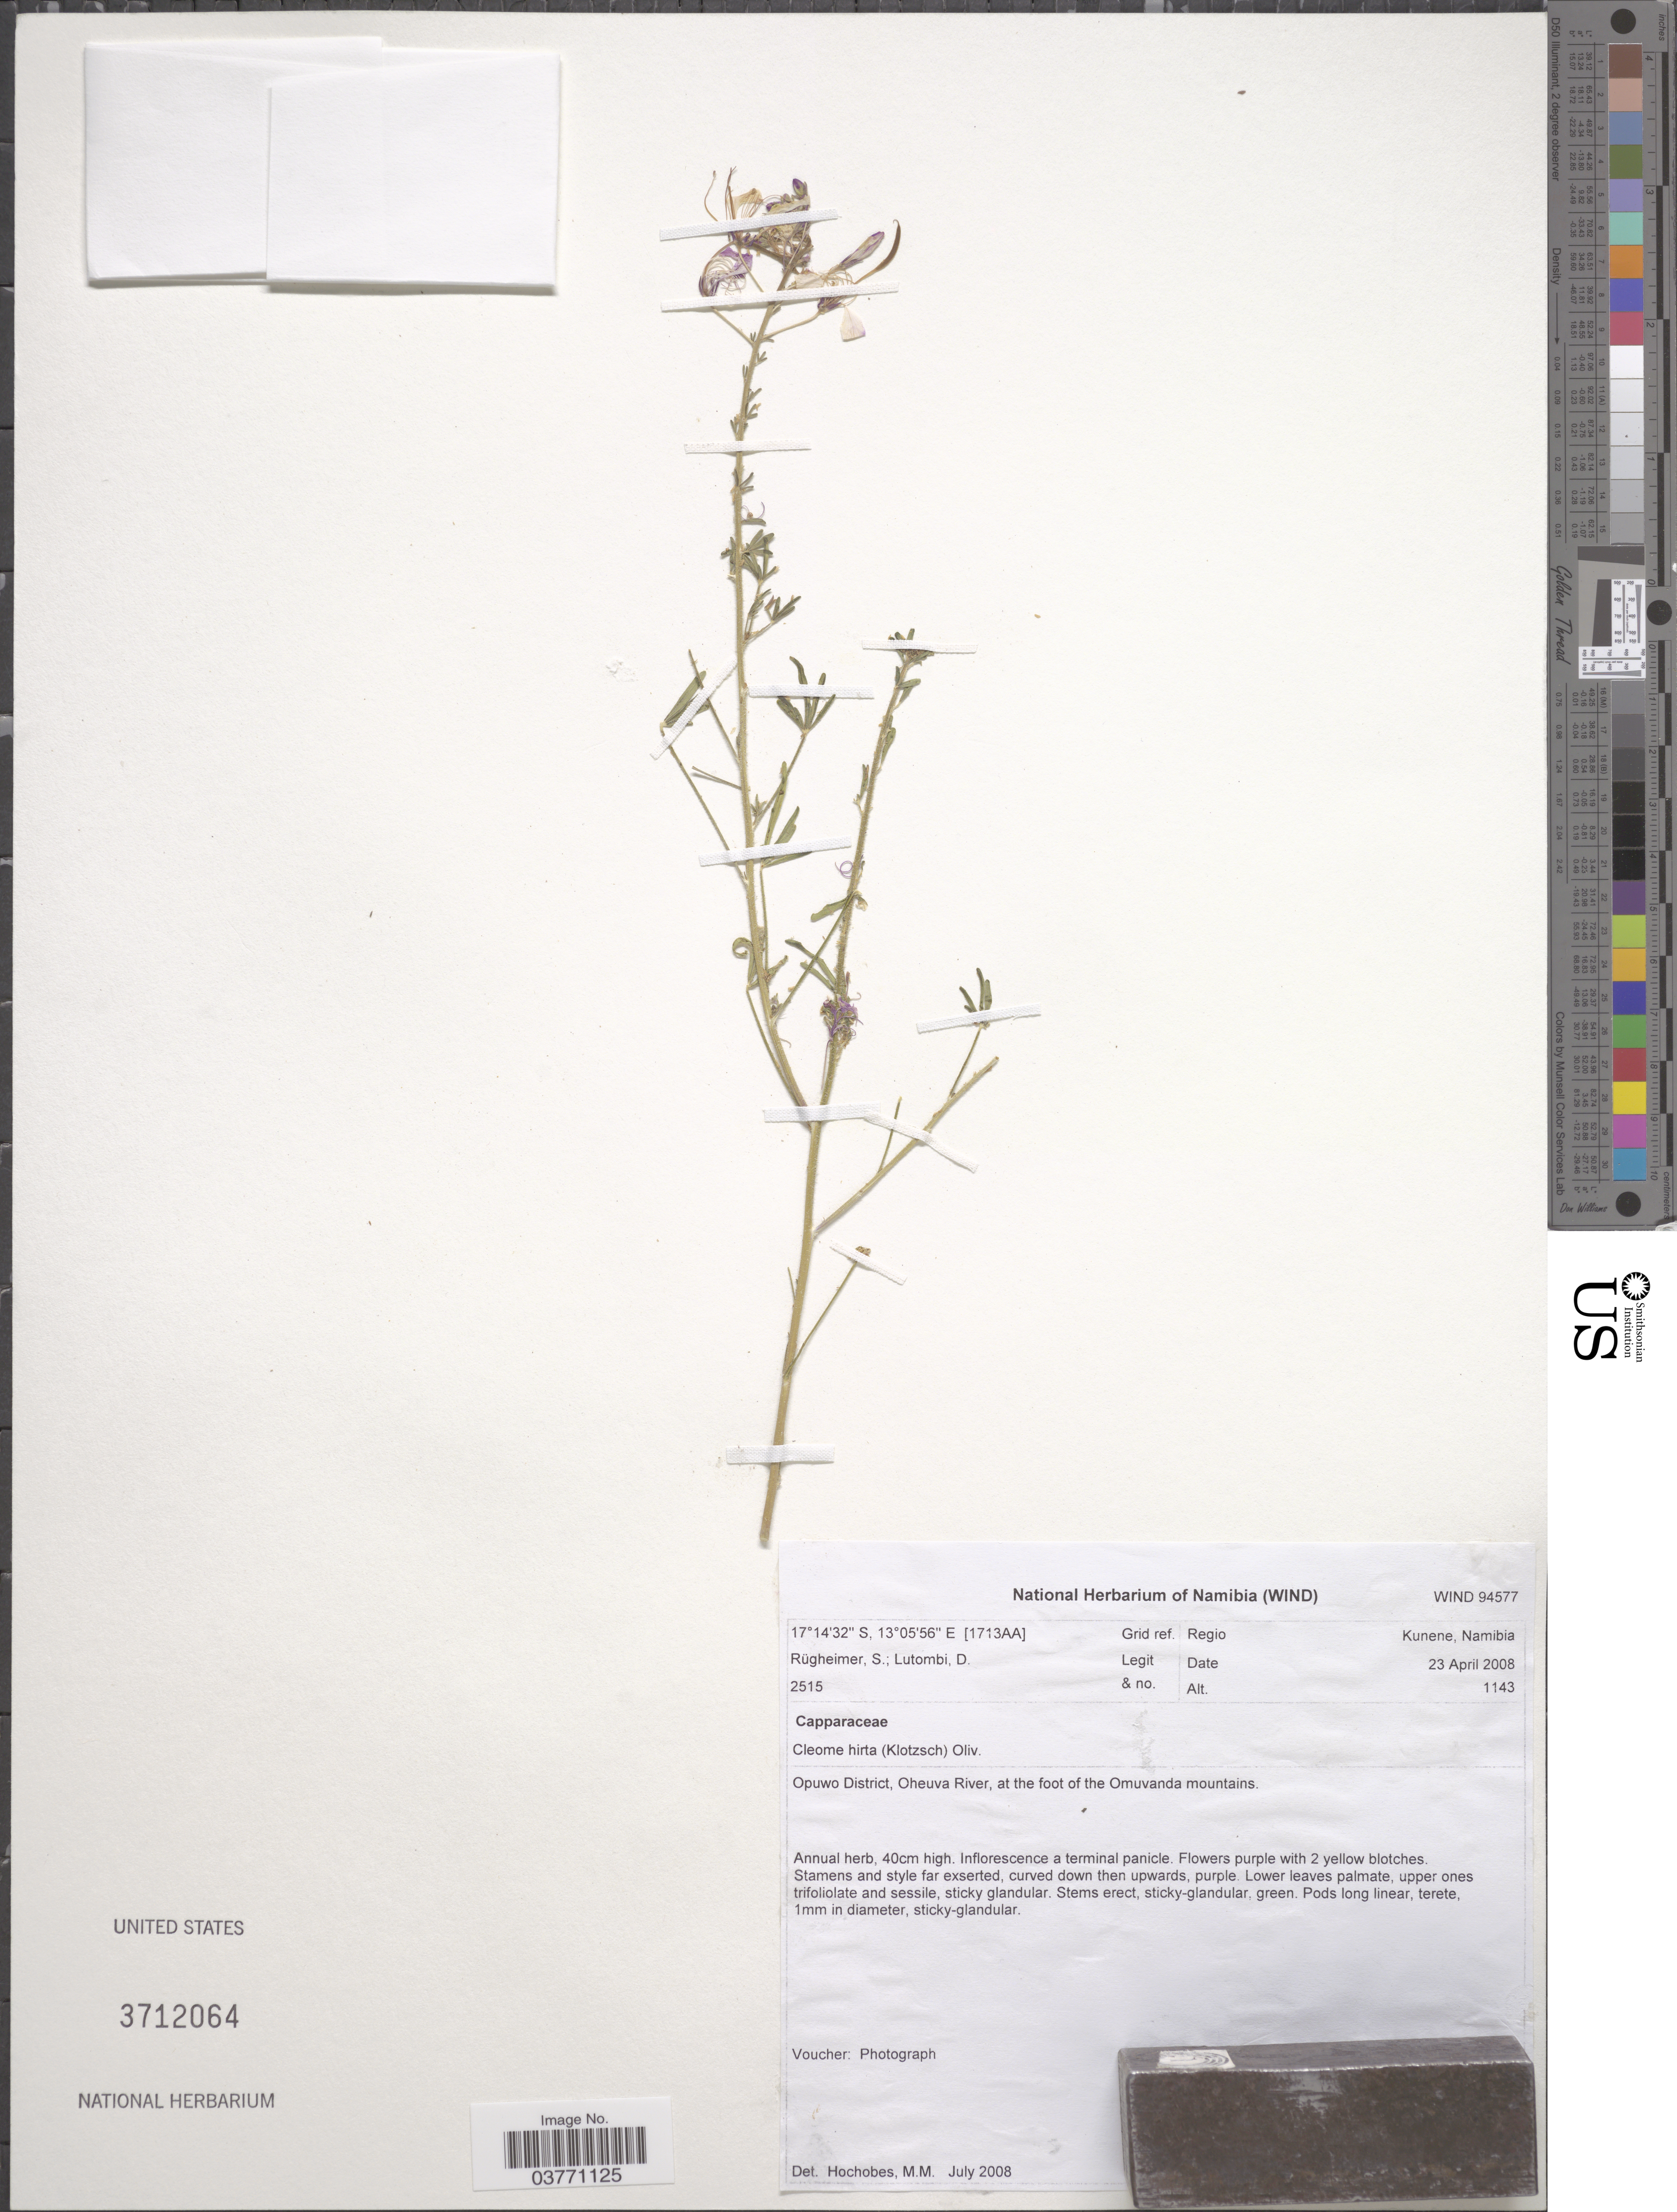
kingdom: Plantae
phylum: Tracheophyta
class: Magnoliopsida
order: Brassicales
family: Cleomaceae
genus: Sieruela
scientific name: Sieruela hirta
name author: (Klotzsch) Roalson & J.C. Hall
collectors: S. Rugheimer & D. Lutombi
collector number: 2515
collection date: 2008-04-23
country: Namibia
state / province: Kunene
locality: [1713AA] Grid ref. Opuwo District, Oheuva River, at the foot of the Omuvanda mountains.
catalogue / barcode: US 3712064